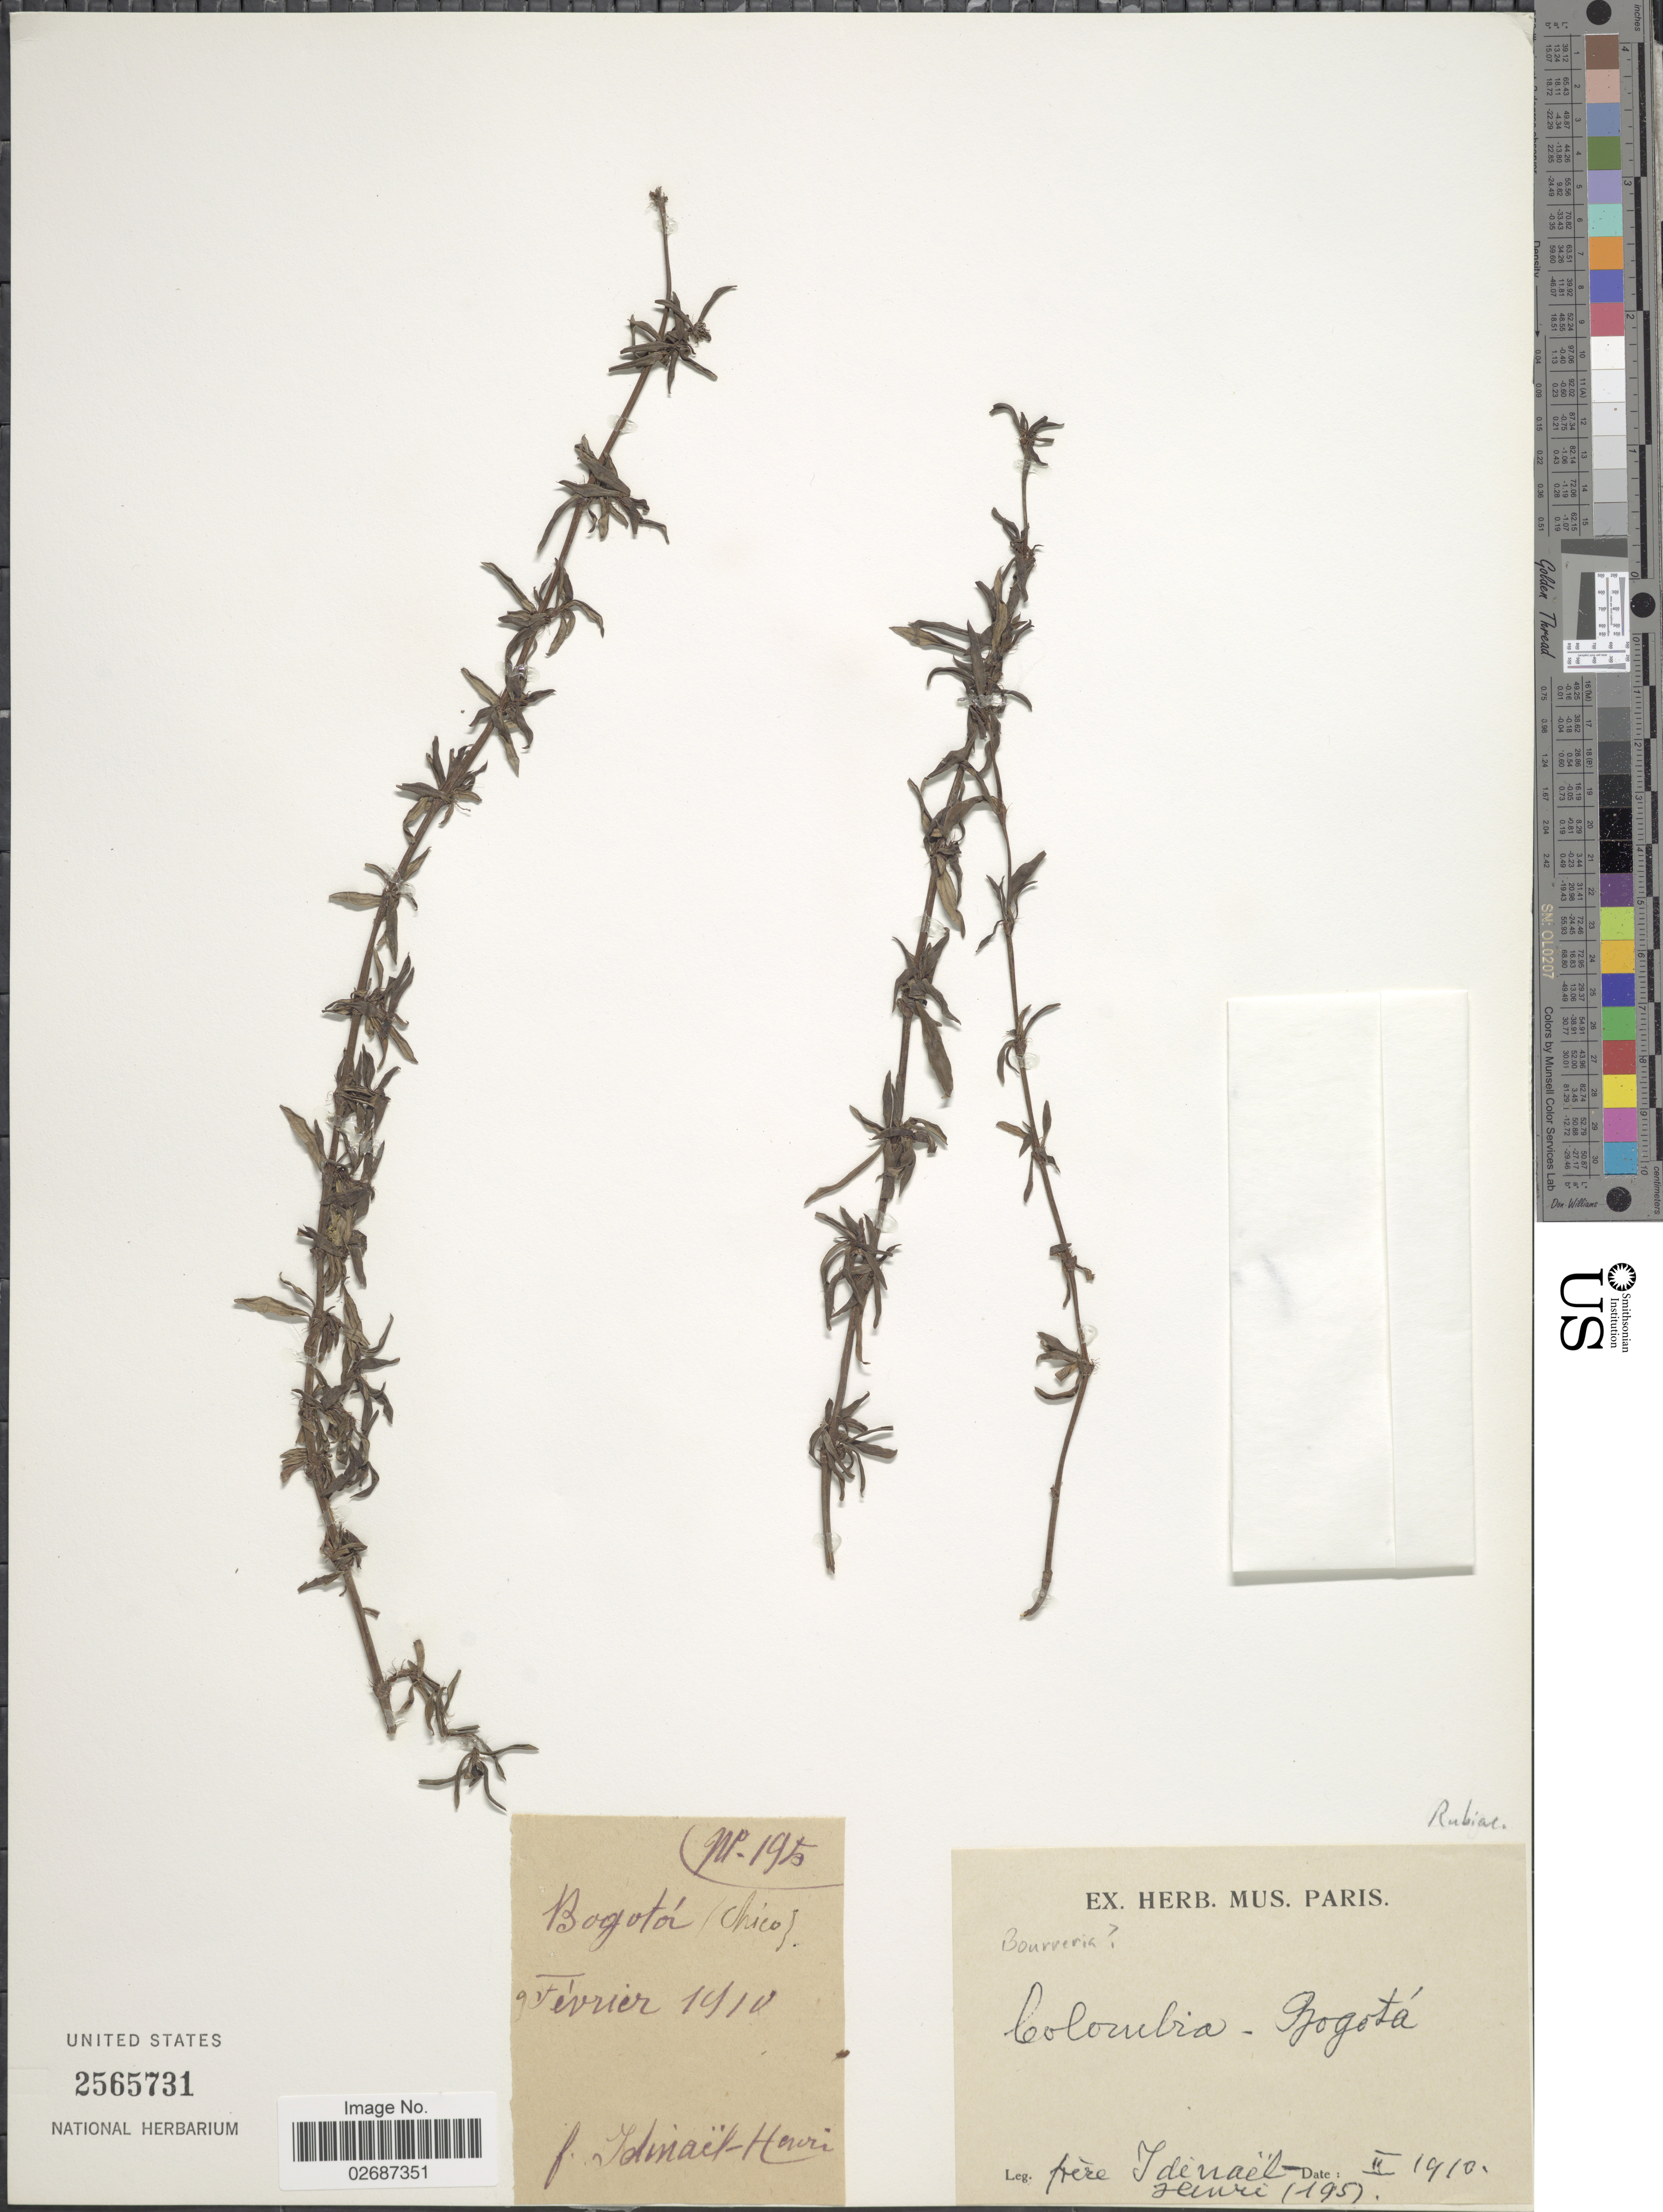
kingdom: Plantae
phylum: Tracheophyta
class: Magnoliopsida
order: Gentianales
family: Rubiaceae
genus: Borreria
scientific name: Borreria sp.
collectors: Idenael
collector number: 195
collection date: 1910-02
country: Colombia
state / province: Bogota D.C.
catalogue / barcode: US 2565731